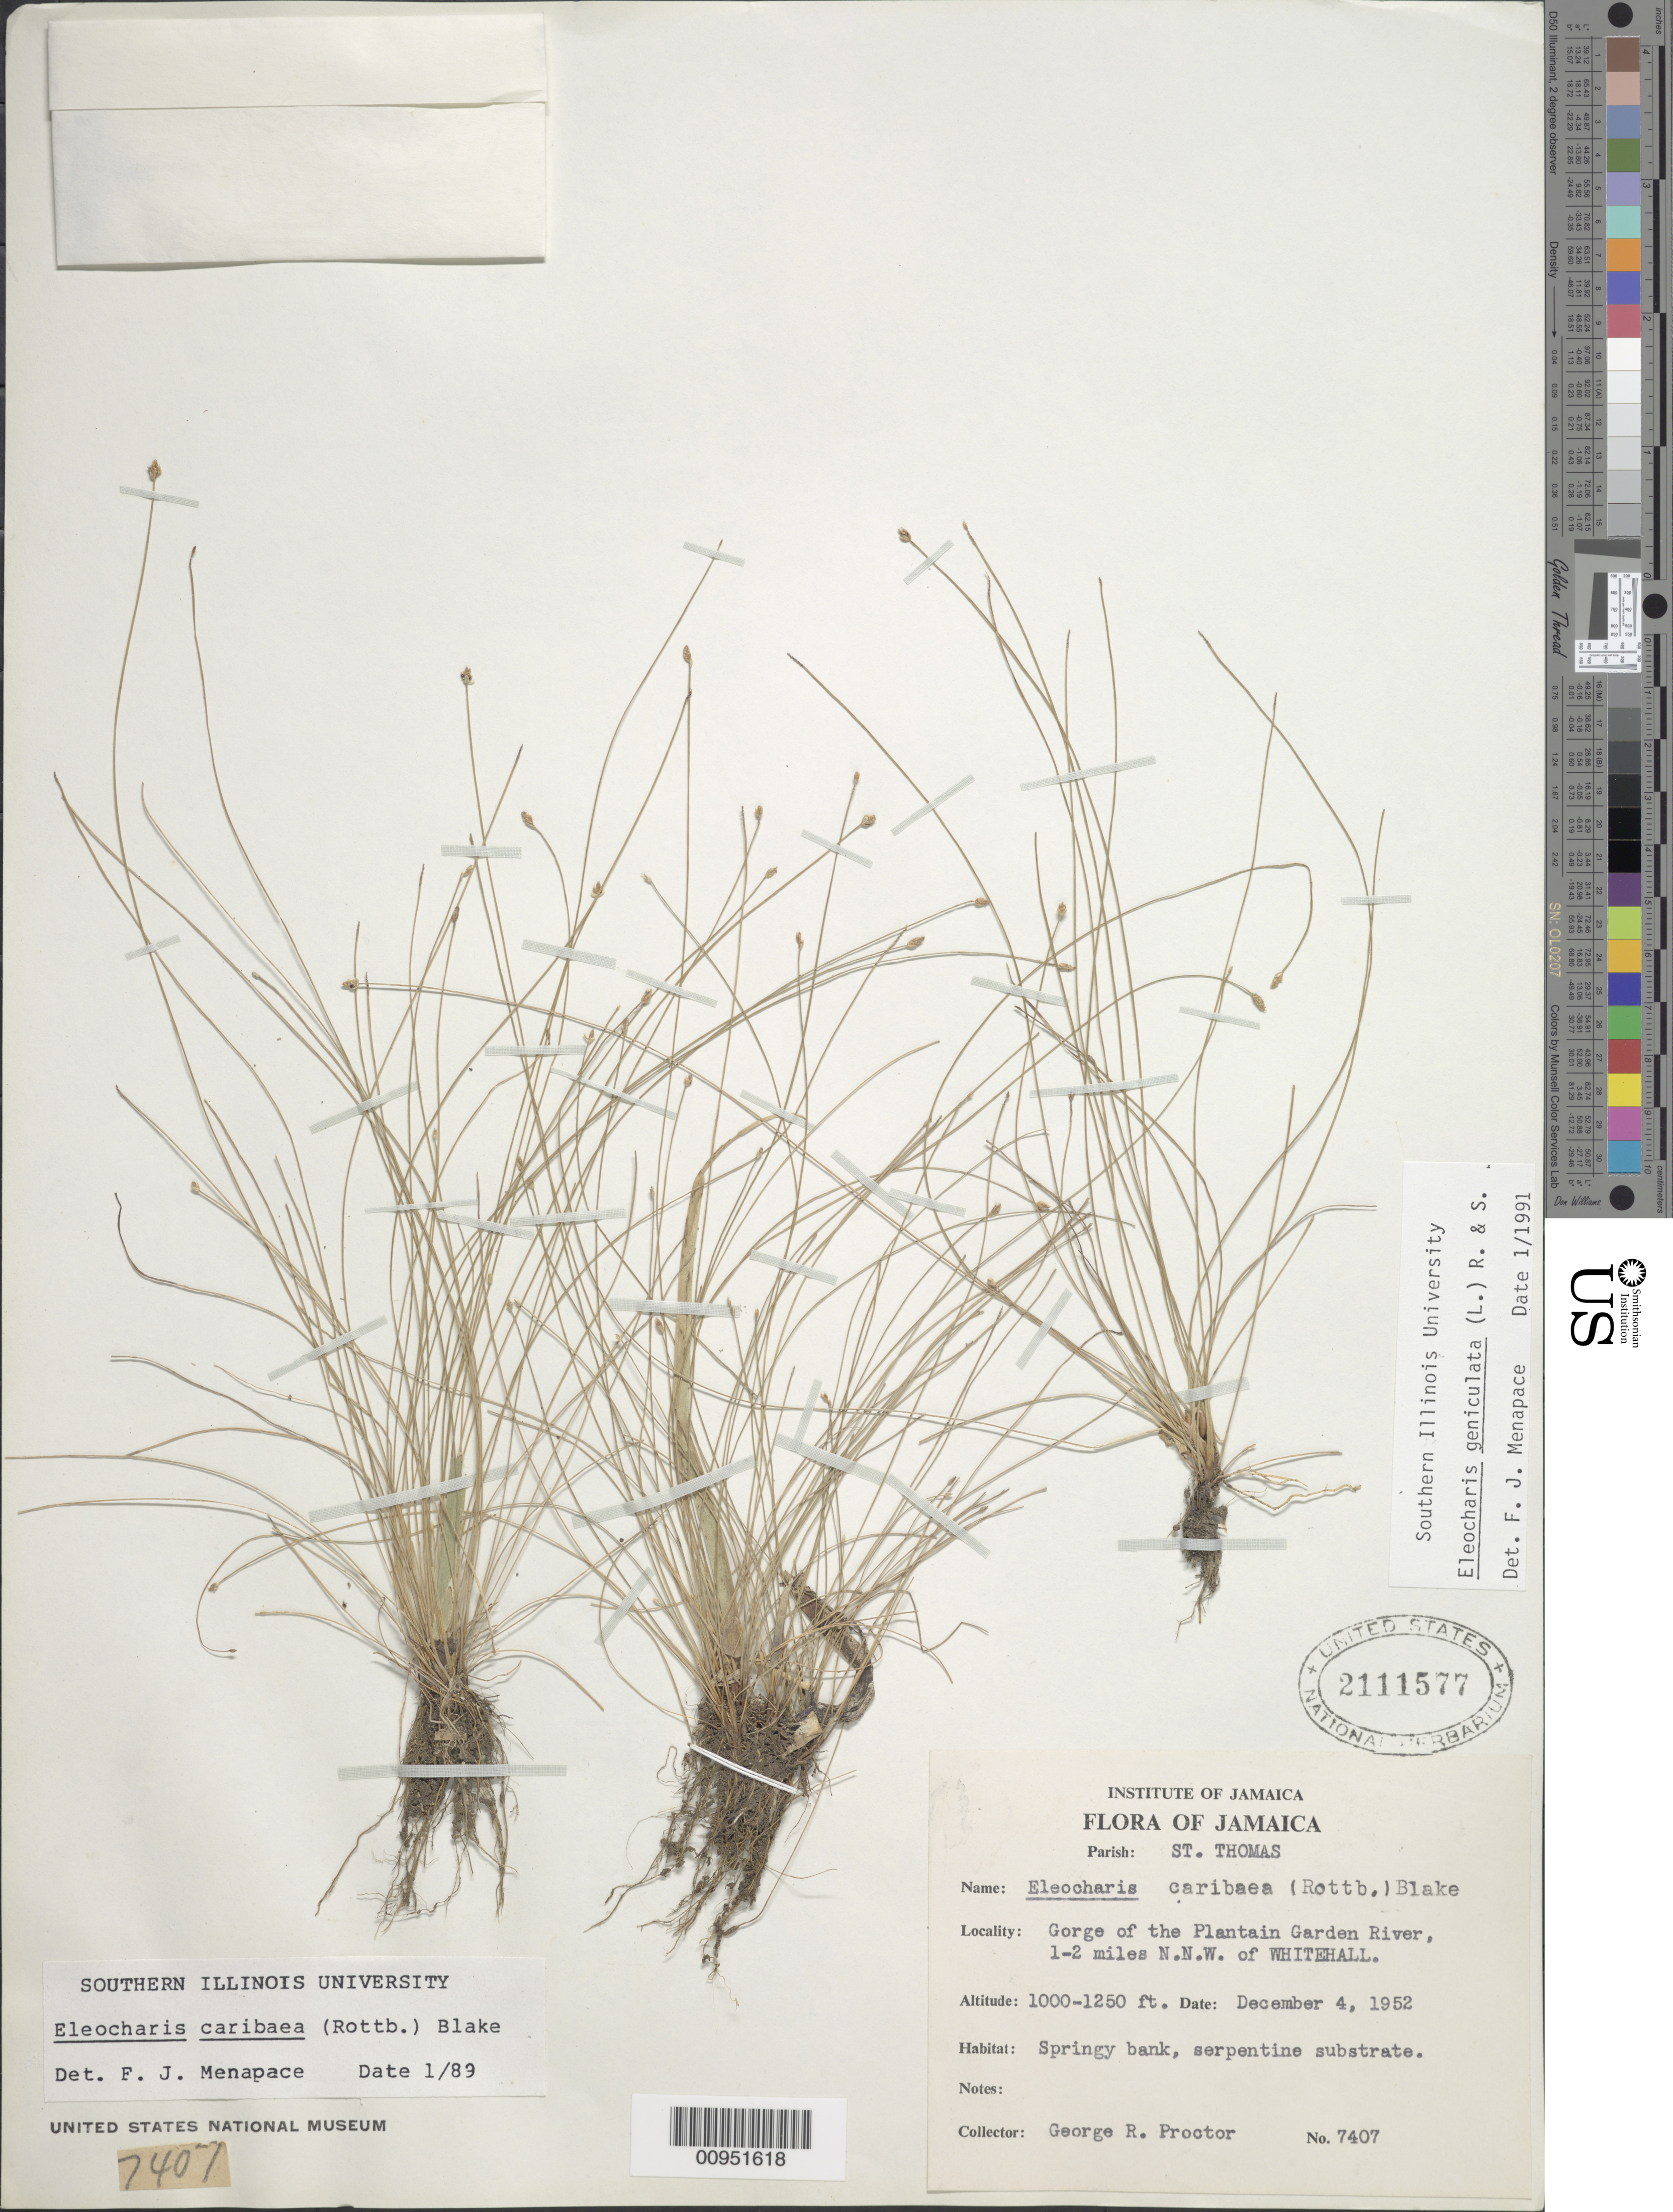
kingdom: Plantae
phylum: Tracheophyta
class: Liliopsida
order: Poales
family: Cyperaceae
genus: Eleocharis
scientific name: Eleocharis geniculata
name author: (L.) Roem. & Schult.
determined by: Menapace, F. J.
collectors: G. R. Proctor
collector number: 7407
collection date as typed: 04 Dec 1952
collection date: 1952-12-04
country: Jamaica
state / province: Saint Thomas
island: Jamaica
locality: Gorge of the Plantain Garden River, 1-2 miles NNW of Whitehall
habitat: Springy bank, serpentine substrate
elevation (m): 305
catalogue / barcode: US 2111577